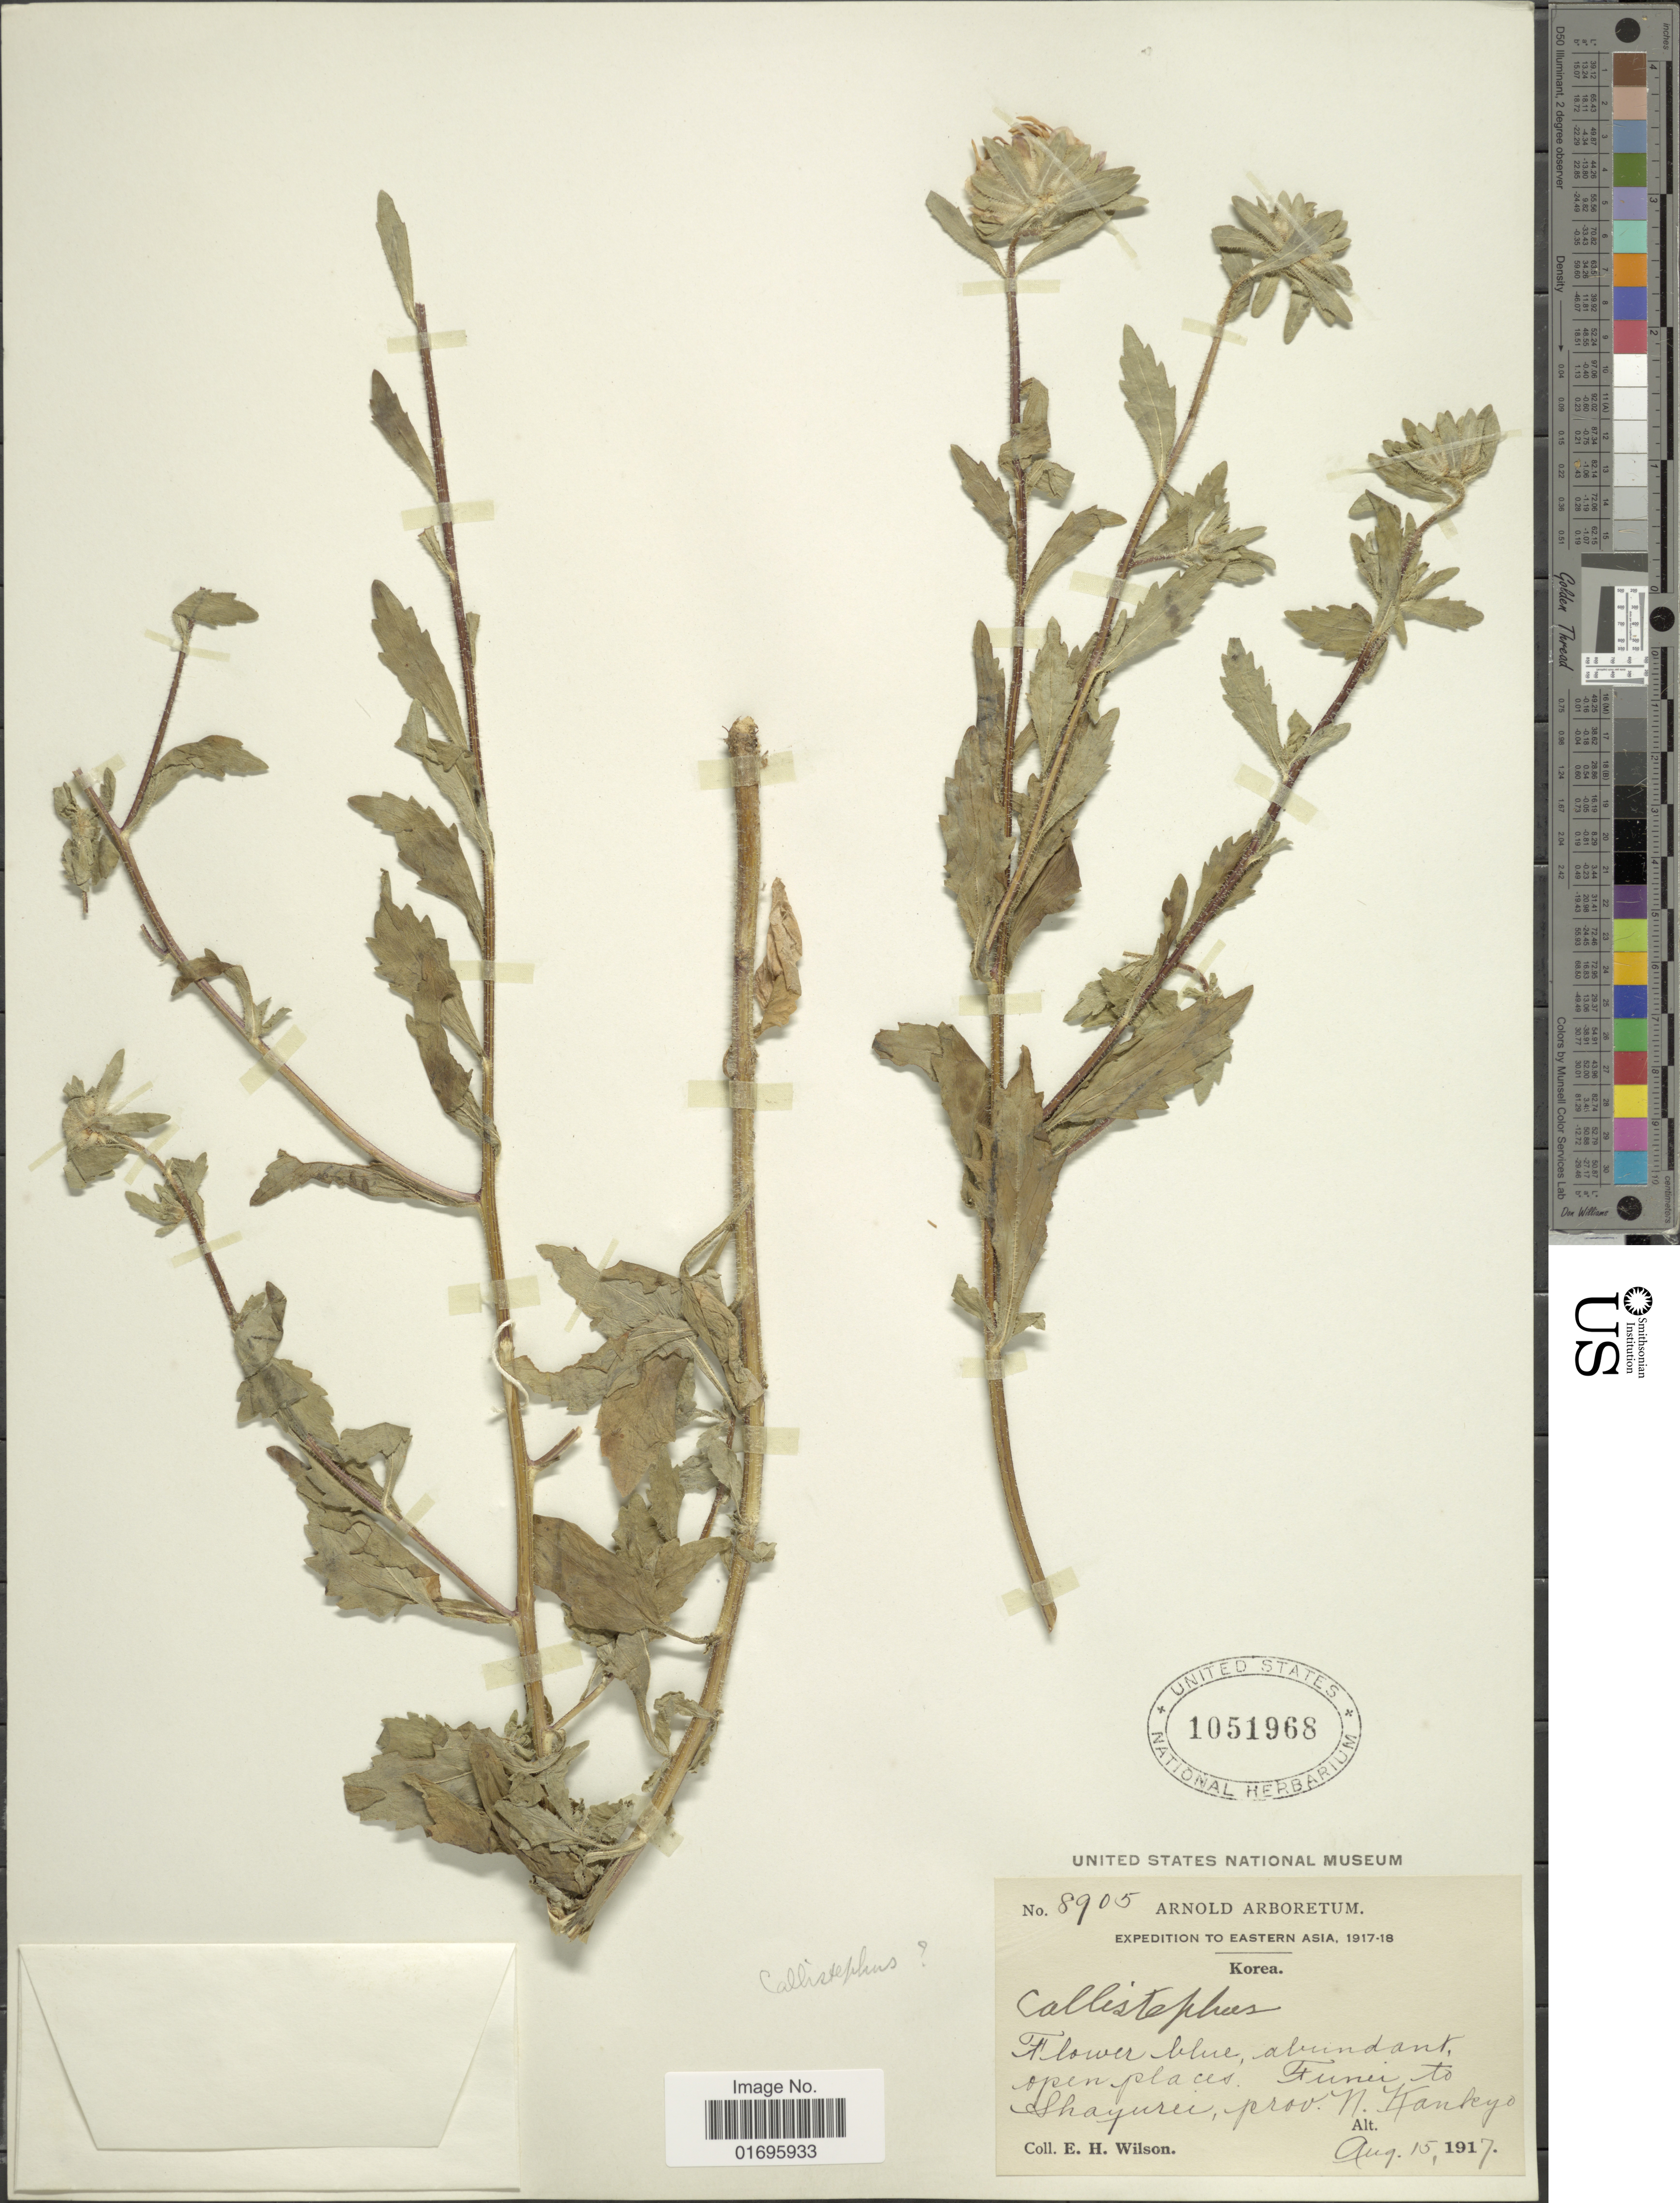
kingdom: Plantae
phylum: Tracheophyta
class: Magnoliopsida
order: Asterales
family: Asteraceae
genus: Callistephus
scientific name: Callistephus chinensis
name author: (L.) Nees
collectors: E. Wilson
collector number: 8905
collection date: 1917-08-15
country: North Korea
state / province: South Hamgyong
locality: Eastern Asia. Korea. Funei to Shayurei, prov. N. Kankyo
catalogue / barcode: US 1051968